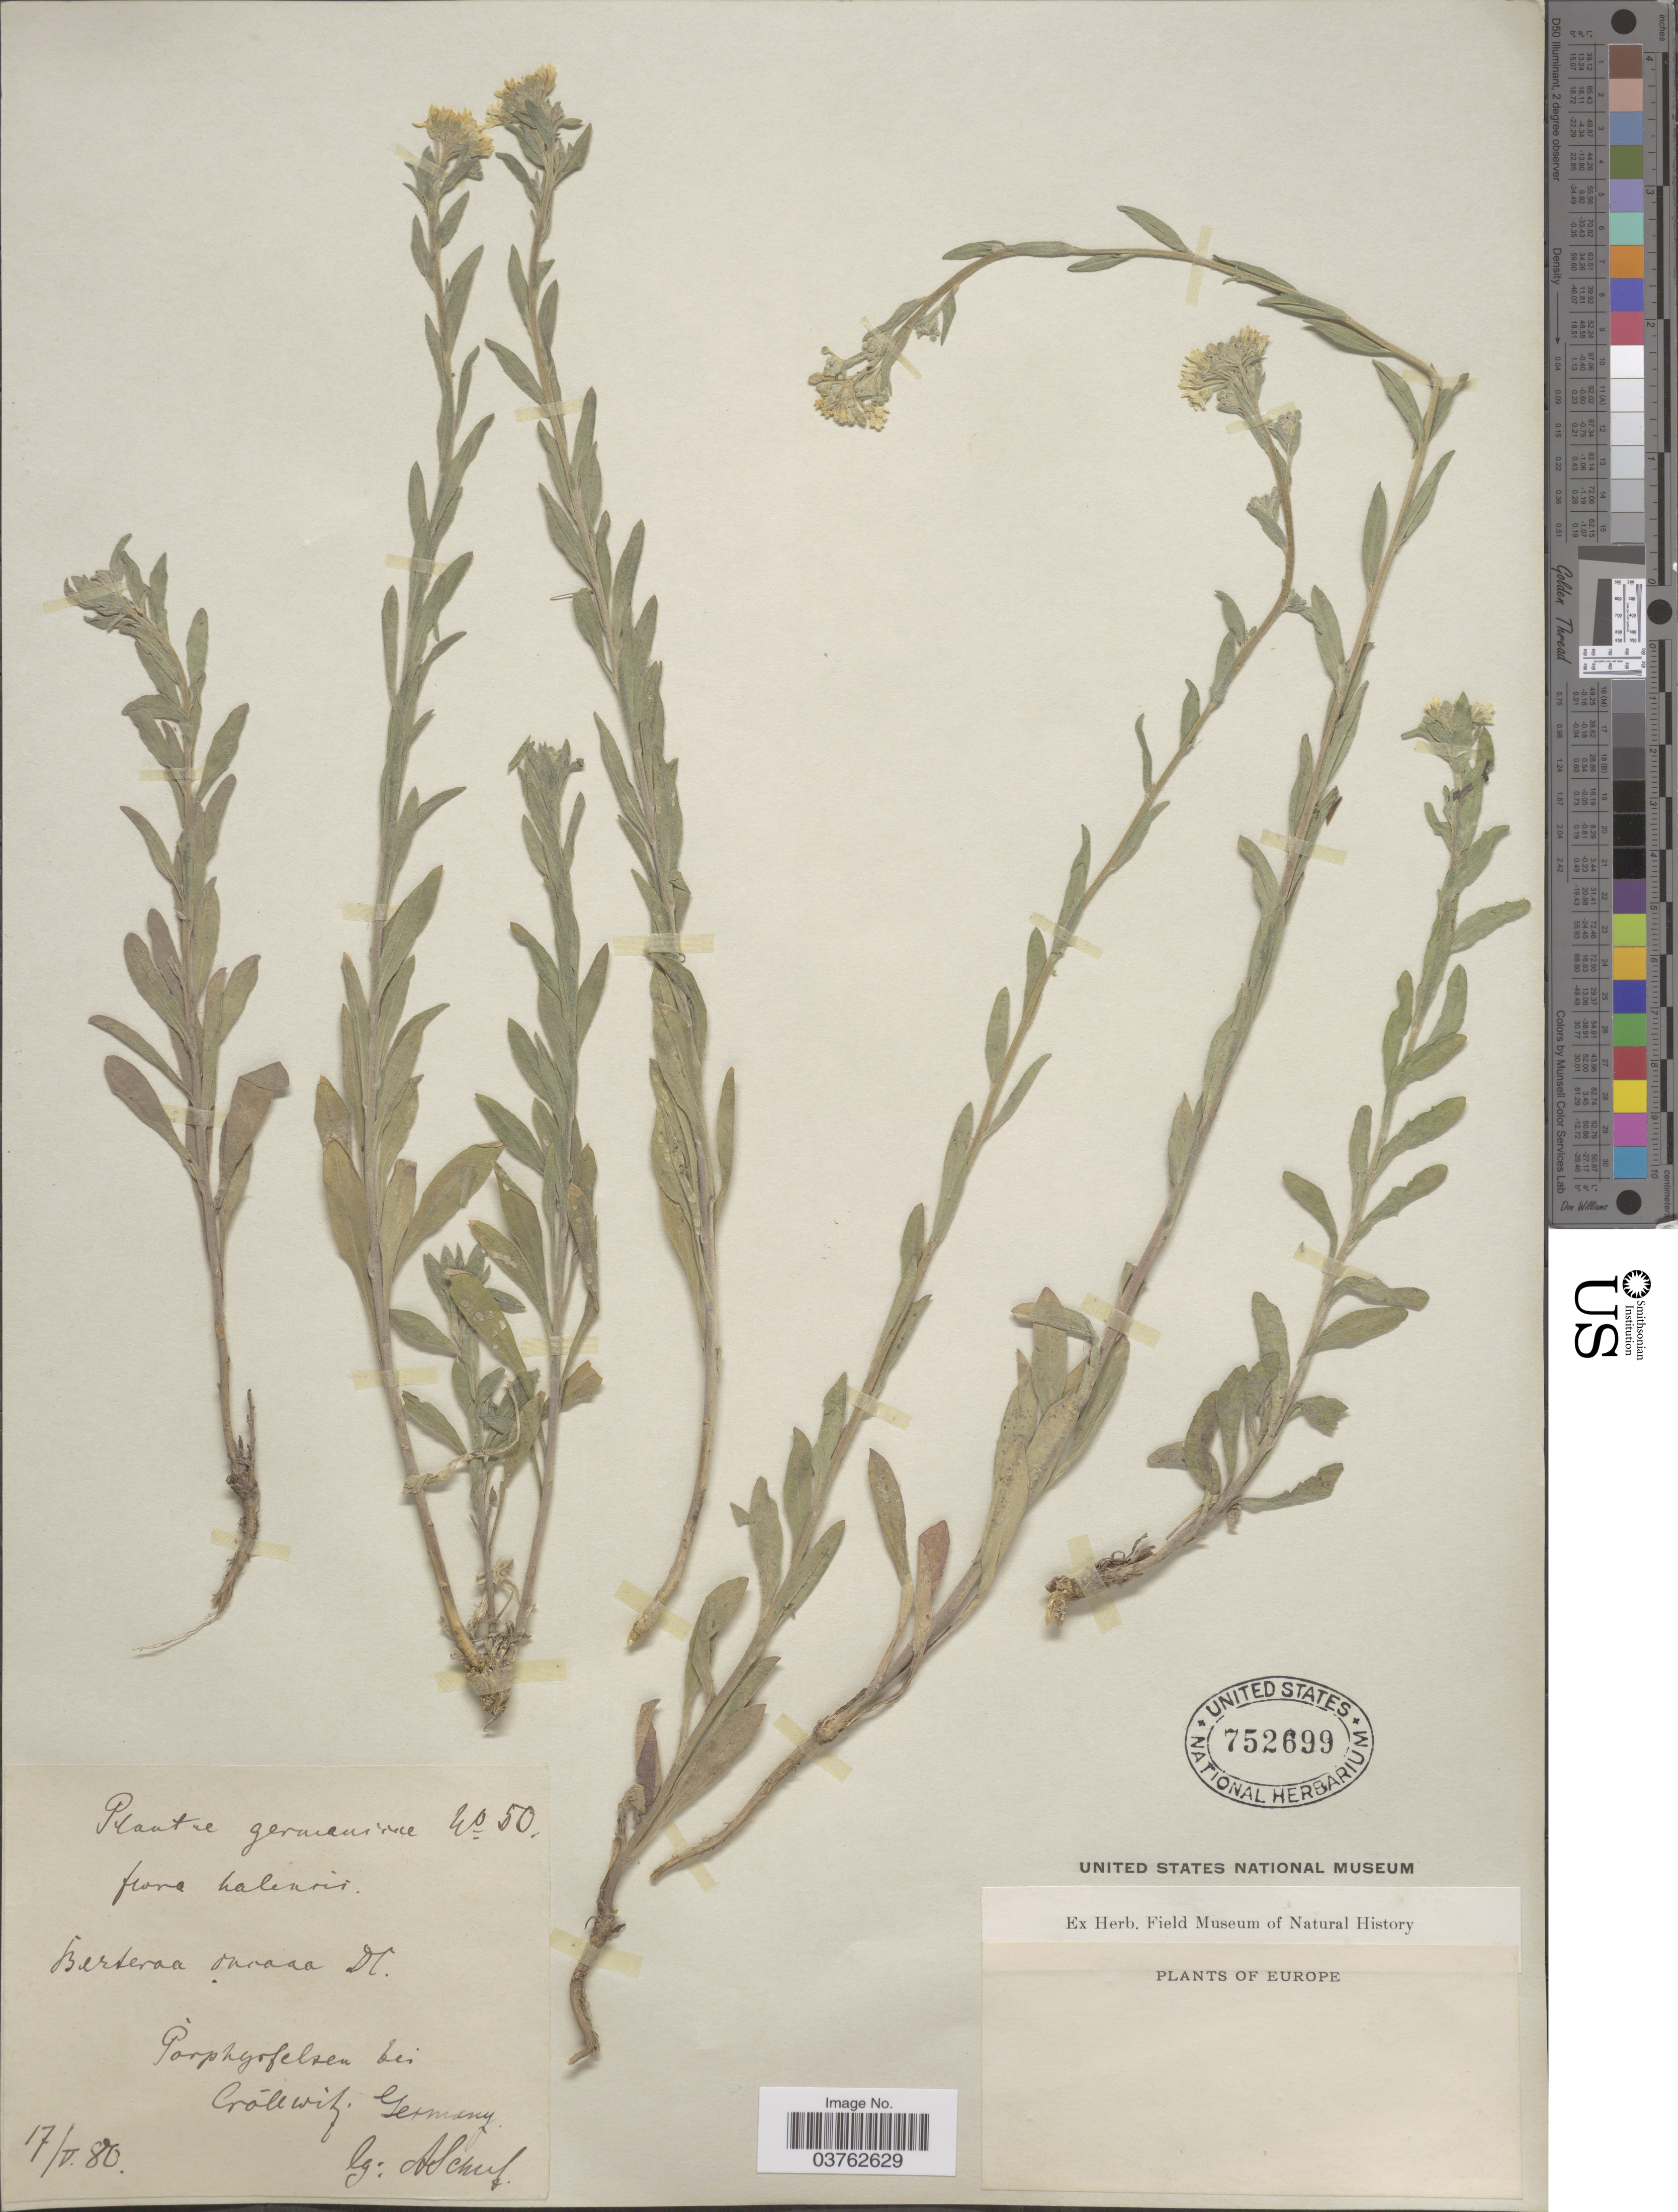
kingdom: Plantae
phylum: Tracheophyta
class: Magnoliopsida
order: Brassicales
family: Brassicaceae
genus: Berteroa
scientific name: Berteroa incana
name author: (L.) DC.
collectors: A. Schulz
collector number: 50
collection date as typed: Transcribed d/m/y: 17/5/80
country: Germany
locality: Porphyrfelzen bei Cröllwitz [interpreted].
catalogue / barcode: US 752699